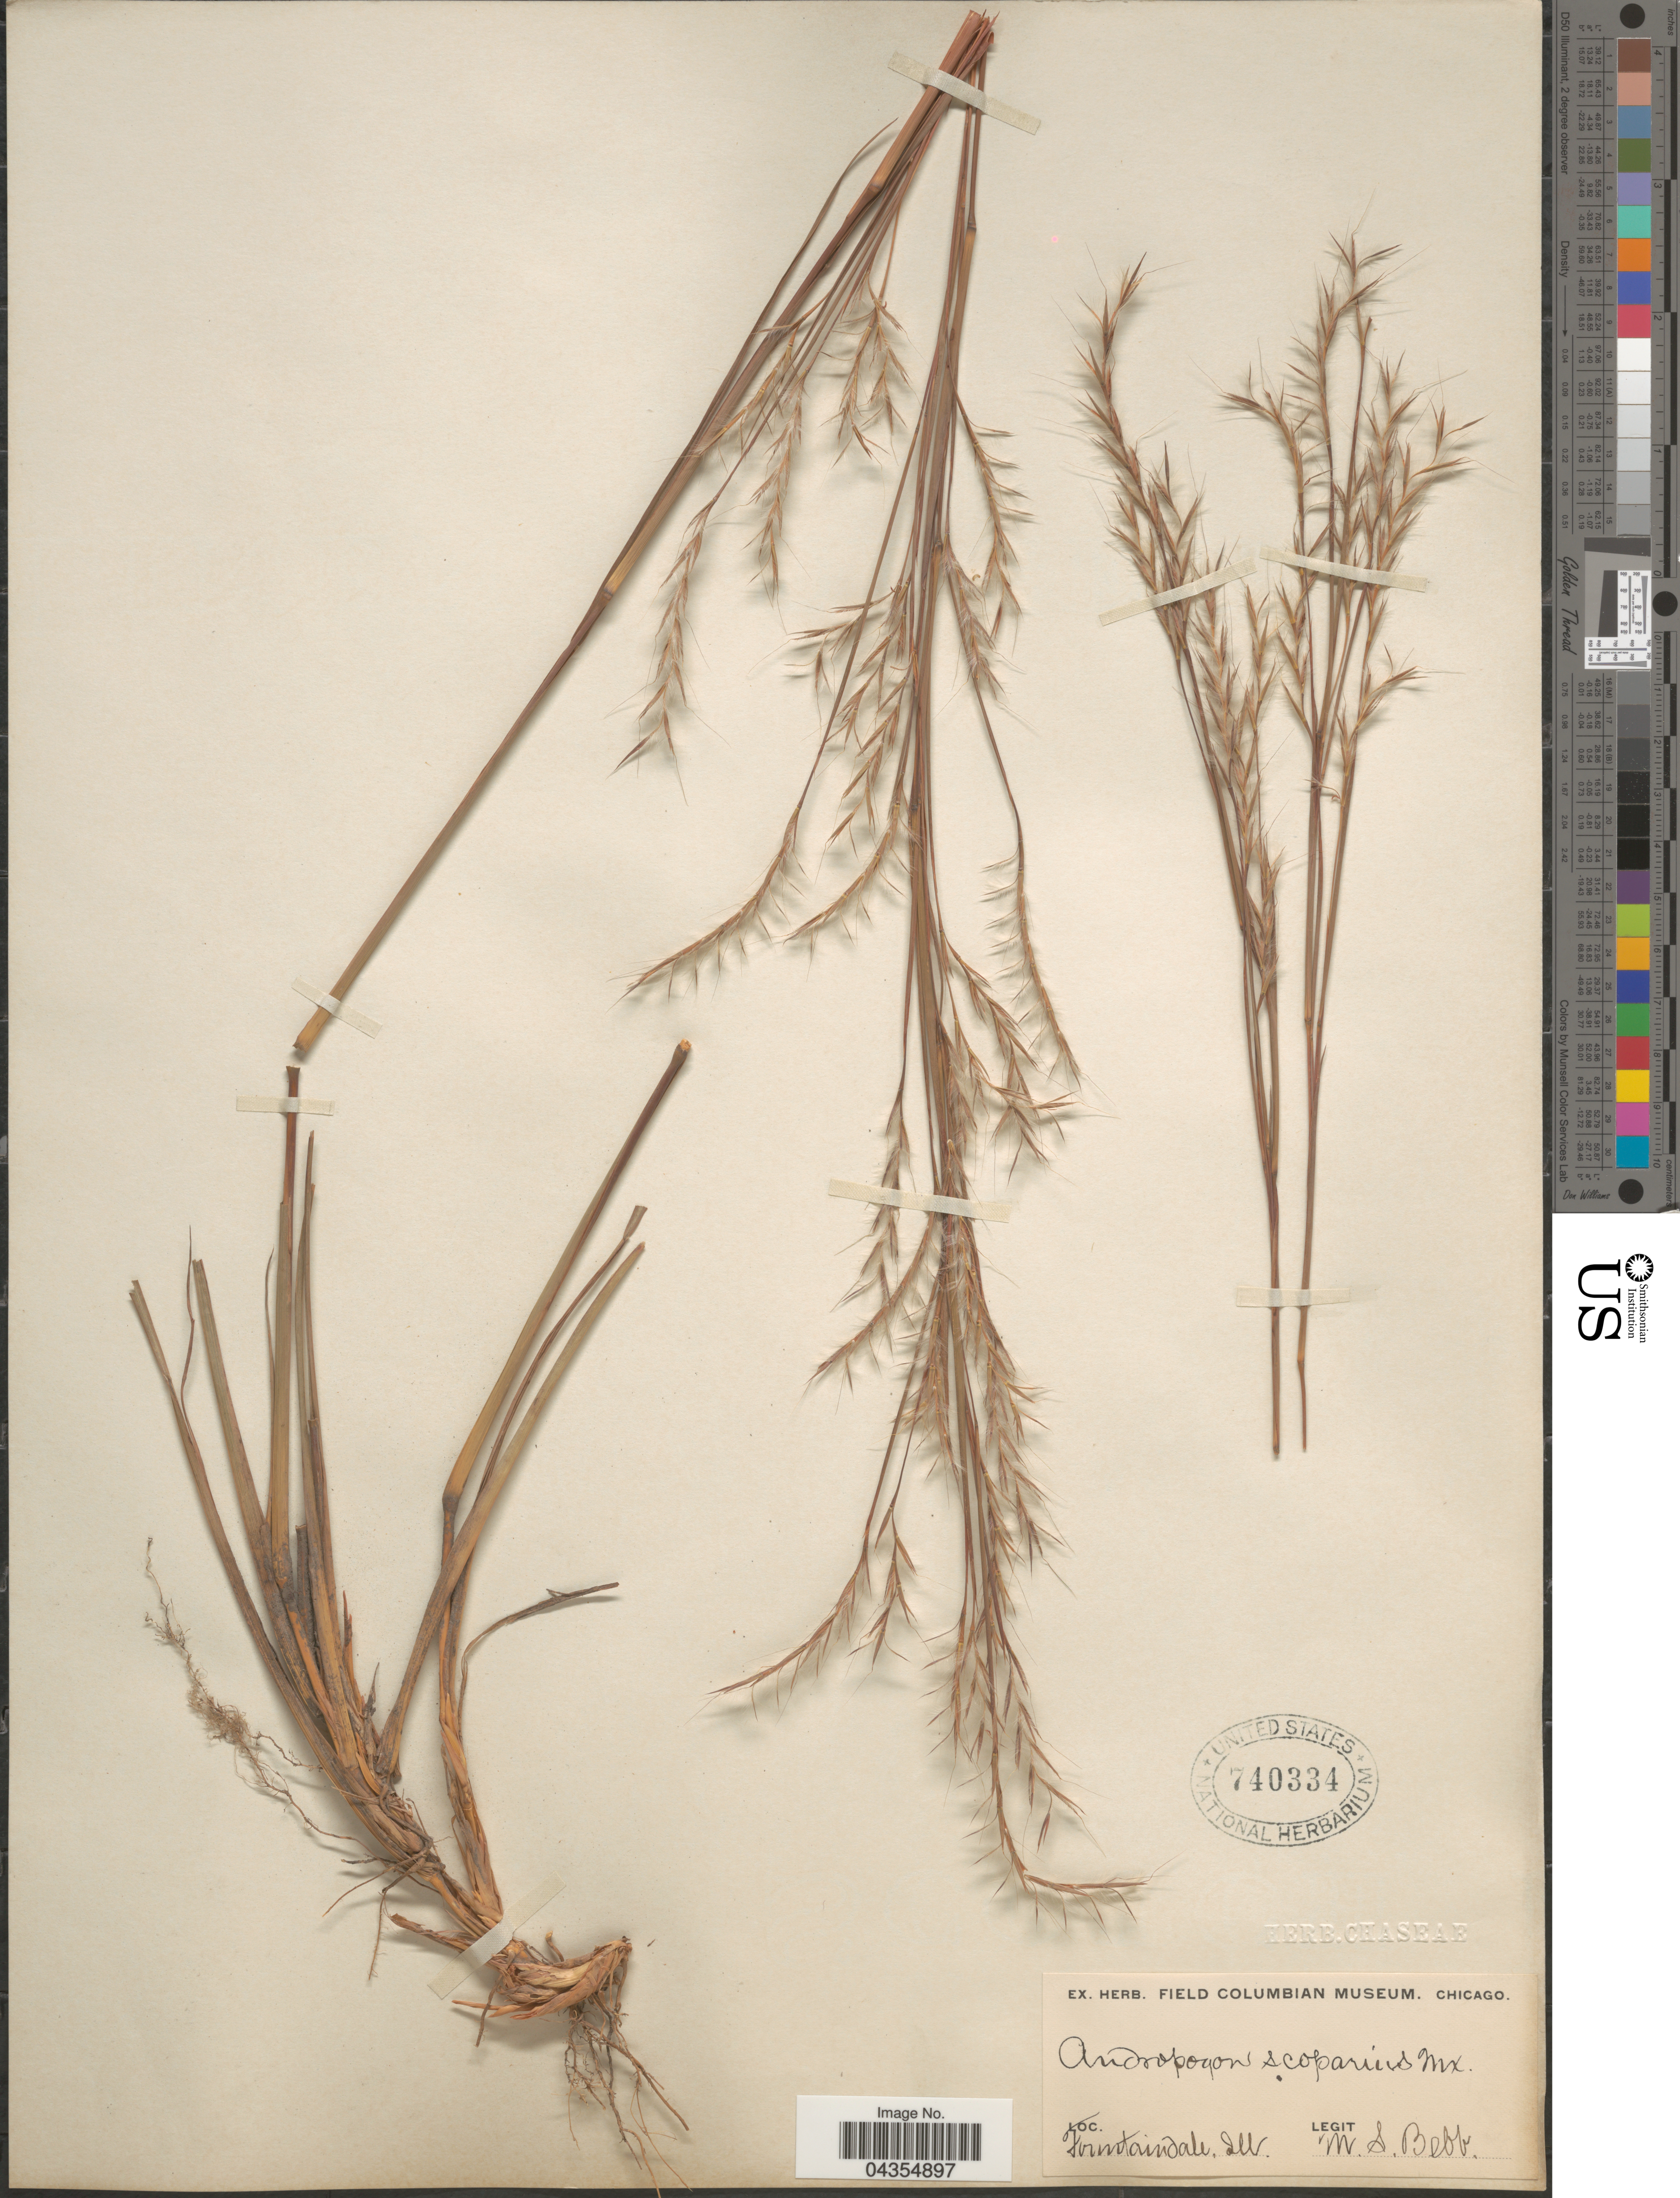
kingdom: Plantae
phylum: Tracheophyta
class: Liliopsida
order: Poales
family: Poaceae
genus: Schizachyrium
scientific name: Schizachyrium sanguineum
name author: (Retz.) Alston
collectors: M. Bebb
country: United States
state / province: Illinois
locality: Fountaindale.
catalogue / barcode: US 740334